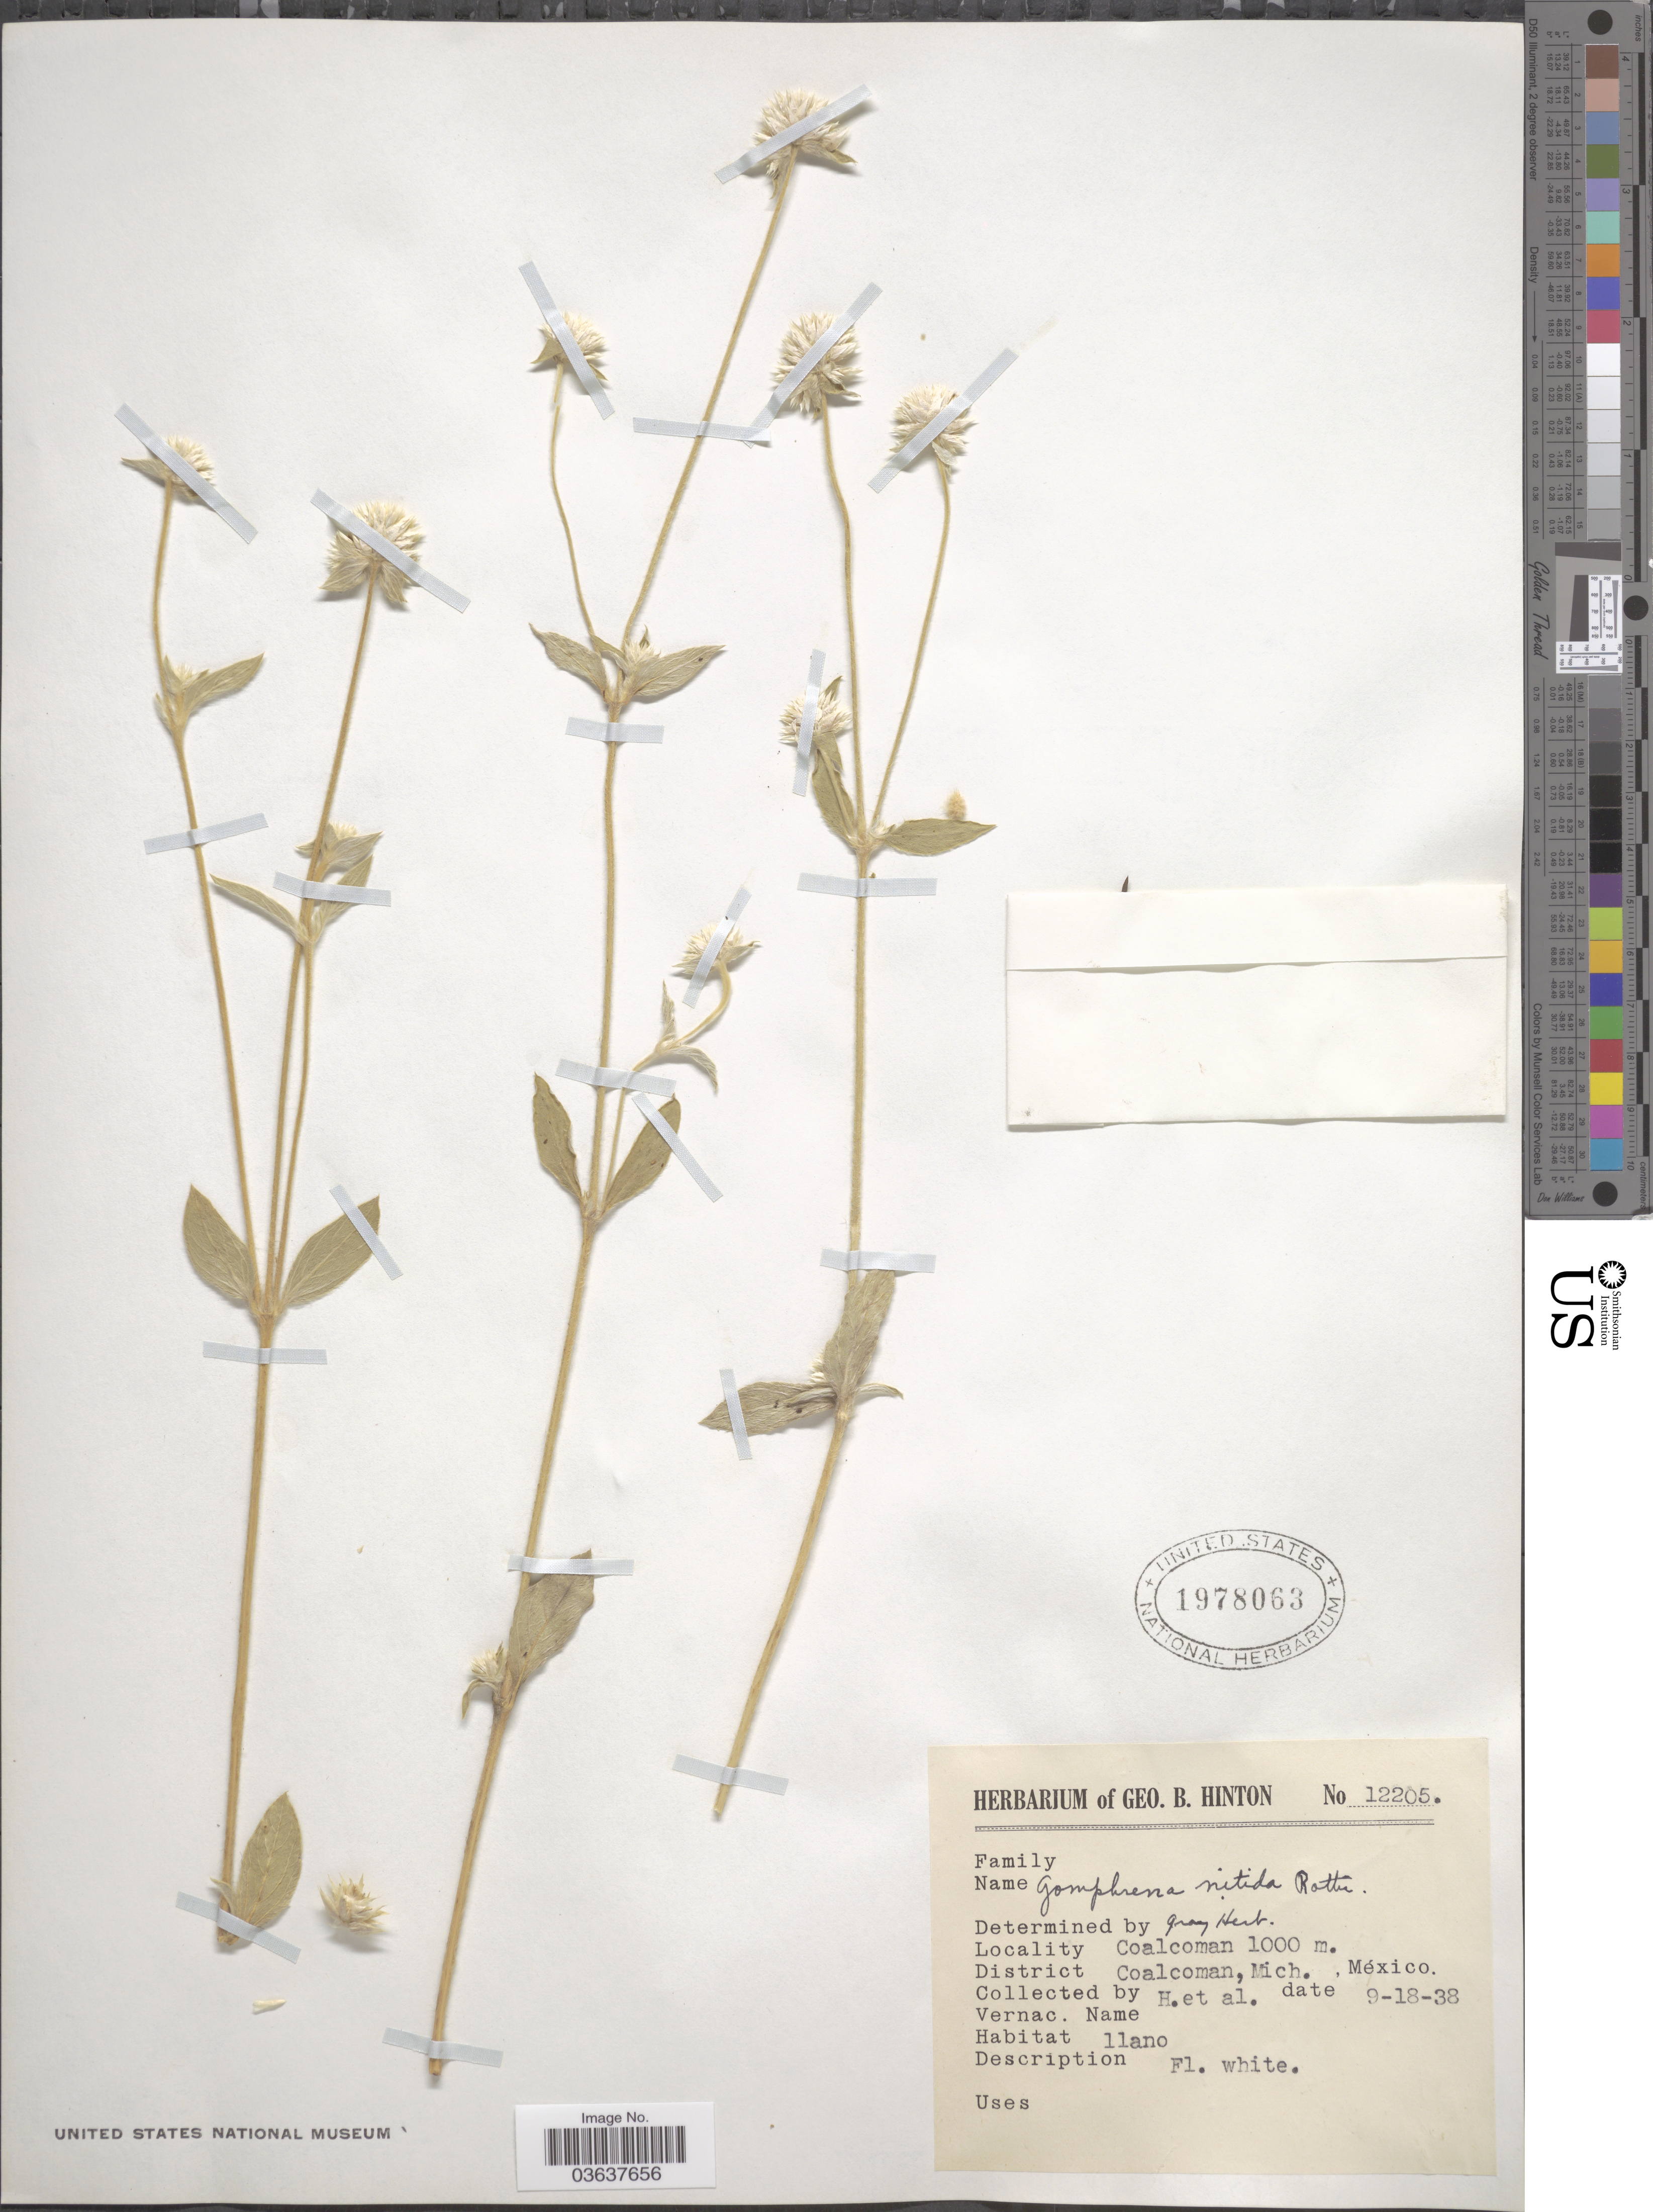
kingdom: Plantae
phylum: Tracheophyta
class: Magnoliopsida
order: Caryophyllales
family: Amaranthaceae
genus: Gomphrena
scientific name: Gomphrena nitida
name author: Rothr.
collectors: G. B. Hinton & et al.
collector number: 12205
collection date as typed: Transcribed d/m/y: 18/9/38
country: Mexico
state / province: Michoacán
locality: Coalcoman, District Coalcoman.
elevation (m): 1000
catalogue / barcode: US 1978063